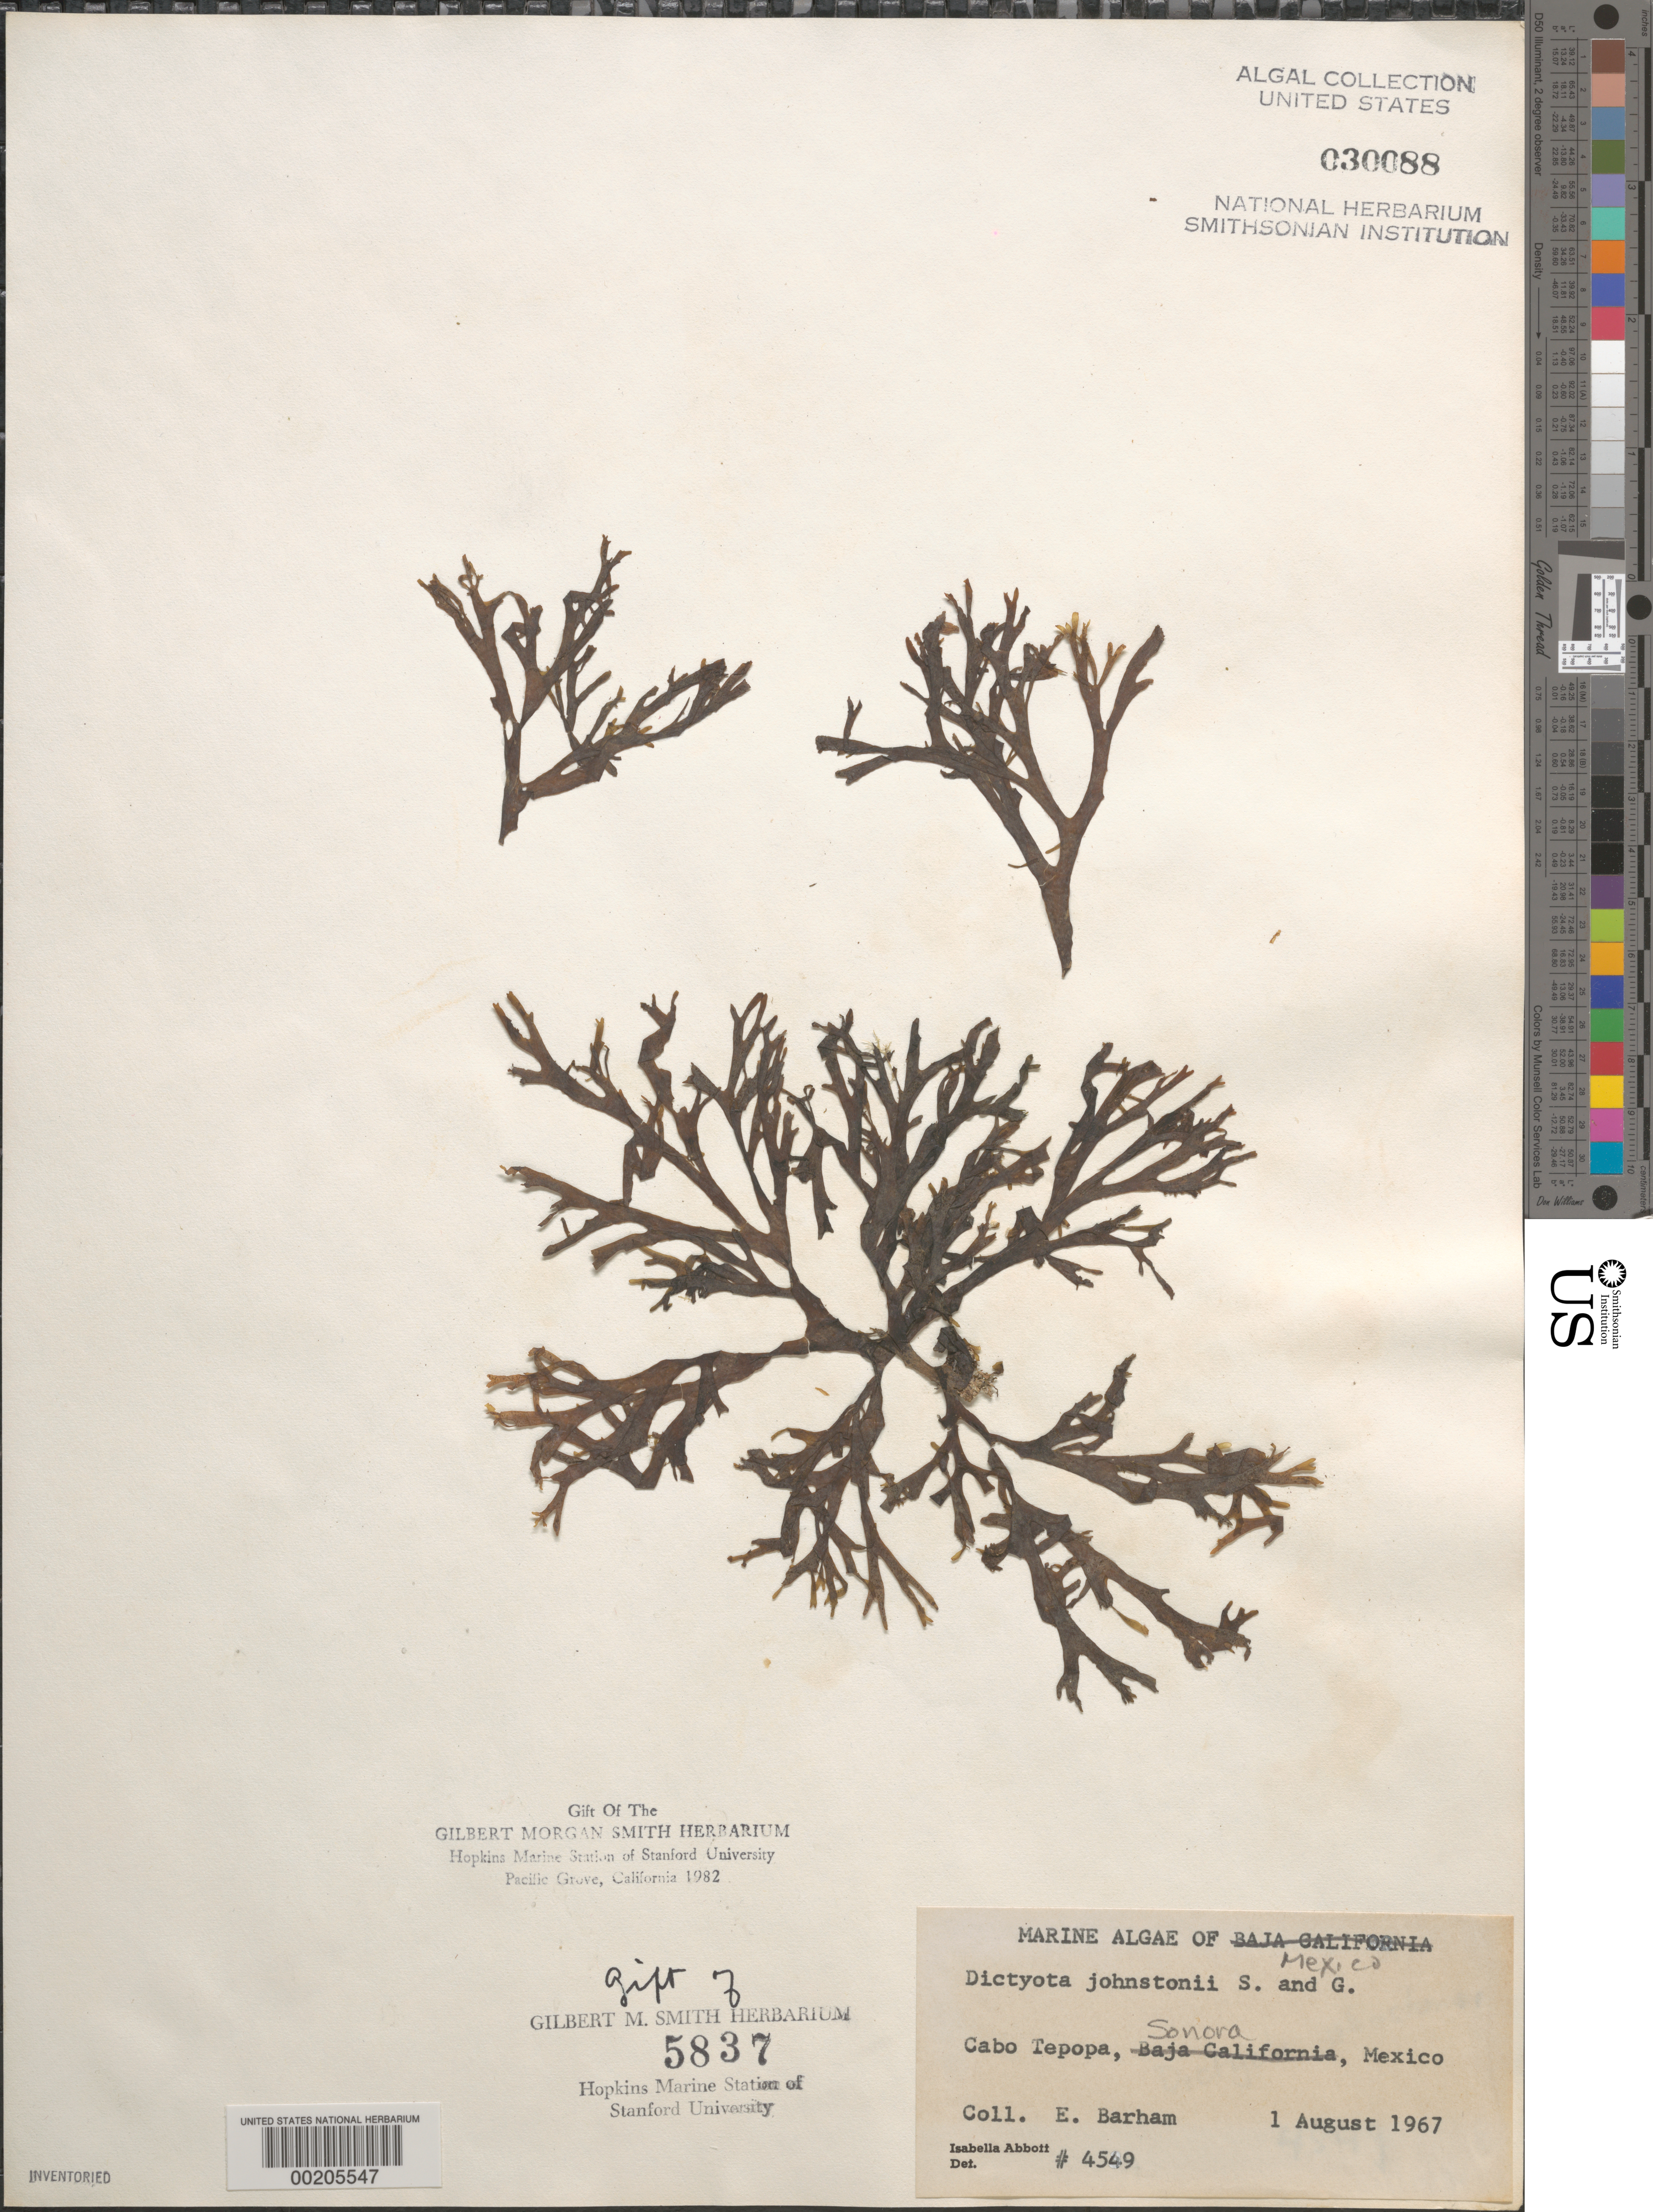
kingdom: Chromista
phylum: Ochrophyta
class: Phaeophyceae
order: Dictyotales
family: Dictyotaceae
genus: Dictyota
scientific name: Dictyota johnstonii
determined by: Abbott, Isabella A.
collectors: E. Barham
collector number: IAA 4549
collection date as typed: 01 Aug 1967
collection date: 1967-08-01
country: Mexico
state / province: Sonora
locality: Cabo Tepopa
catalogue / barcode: US 30088